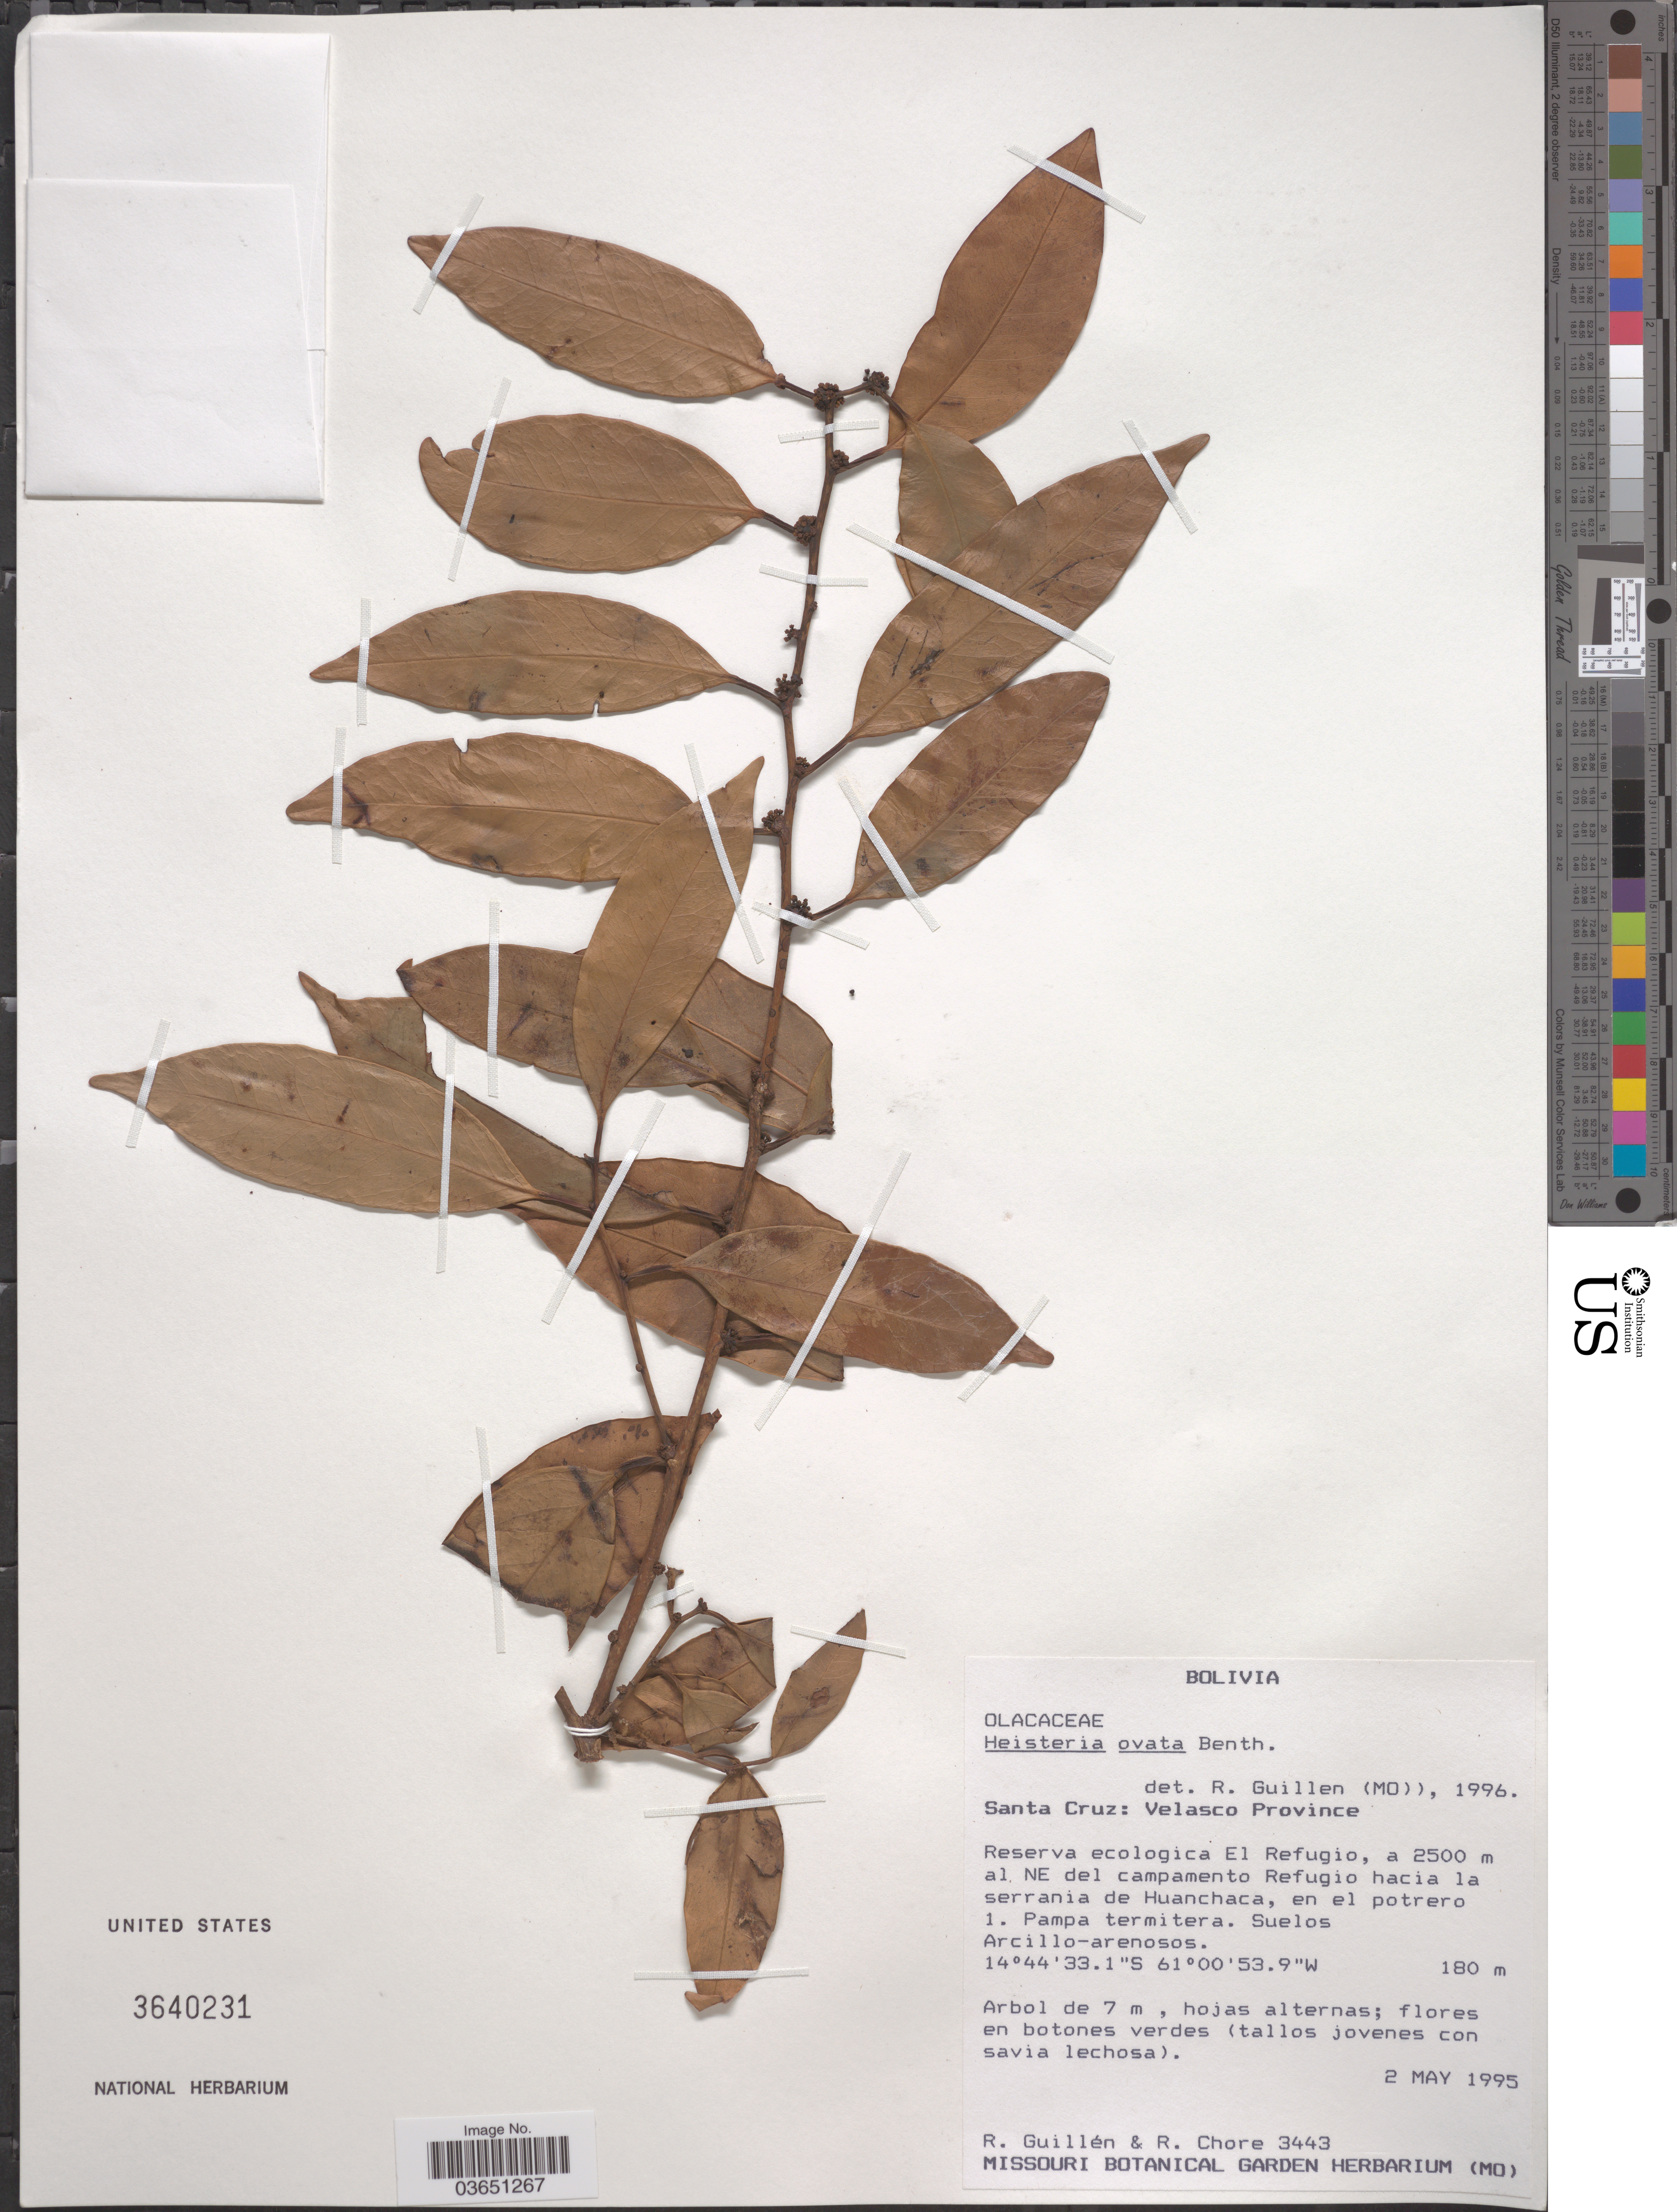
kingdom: Plantae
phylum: Tracheophyta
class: Magnoliopsida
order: Santalales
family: Erythropalaceae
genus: Heisteria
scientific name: Heisteria ovata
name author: Benth.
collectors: R. Guillen & R. Choré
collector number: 3443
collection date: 1995-05-02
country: Bolivia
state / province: Santa Cruz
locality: Velasco Province. Reserva ecologica El Refugio, a 2500 m al NE del campamento Refugio hacia la serrania de Huanchaca, en el potrero 1.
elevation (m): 180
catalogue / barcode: US 3640231